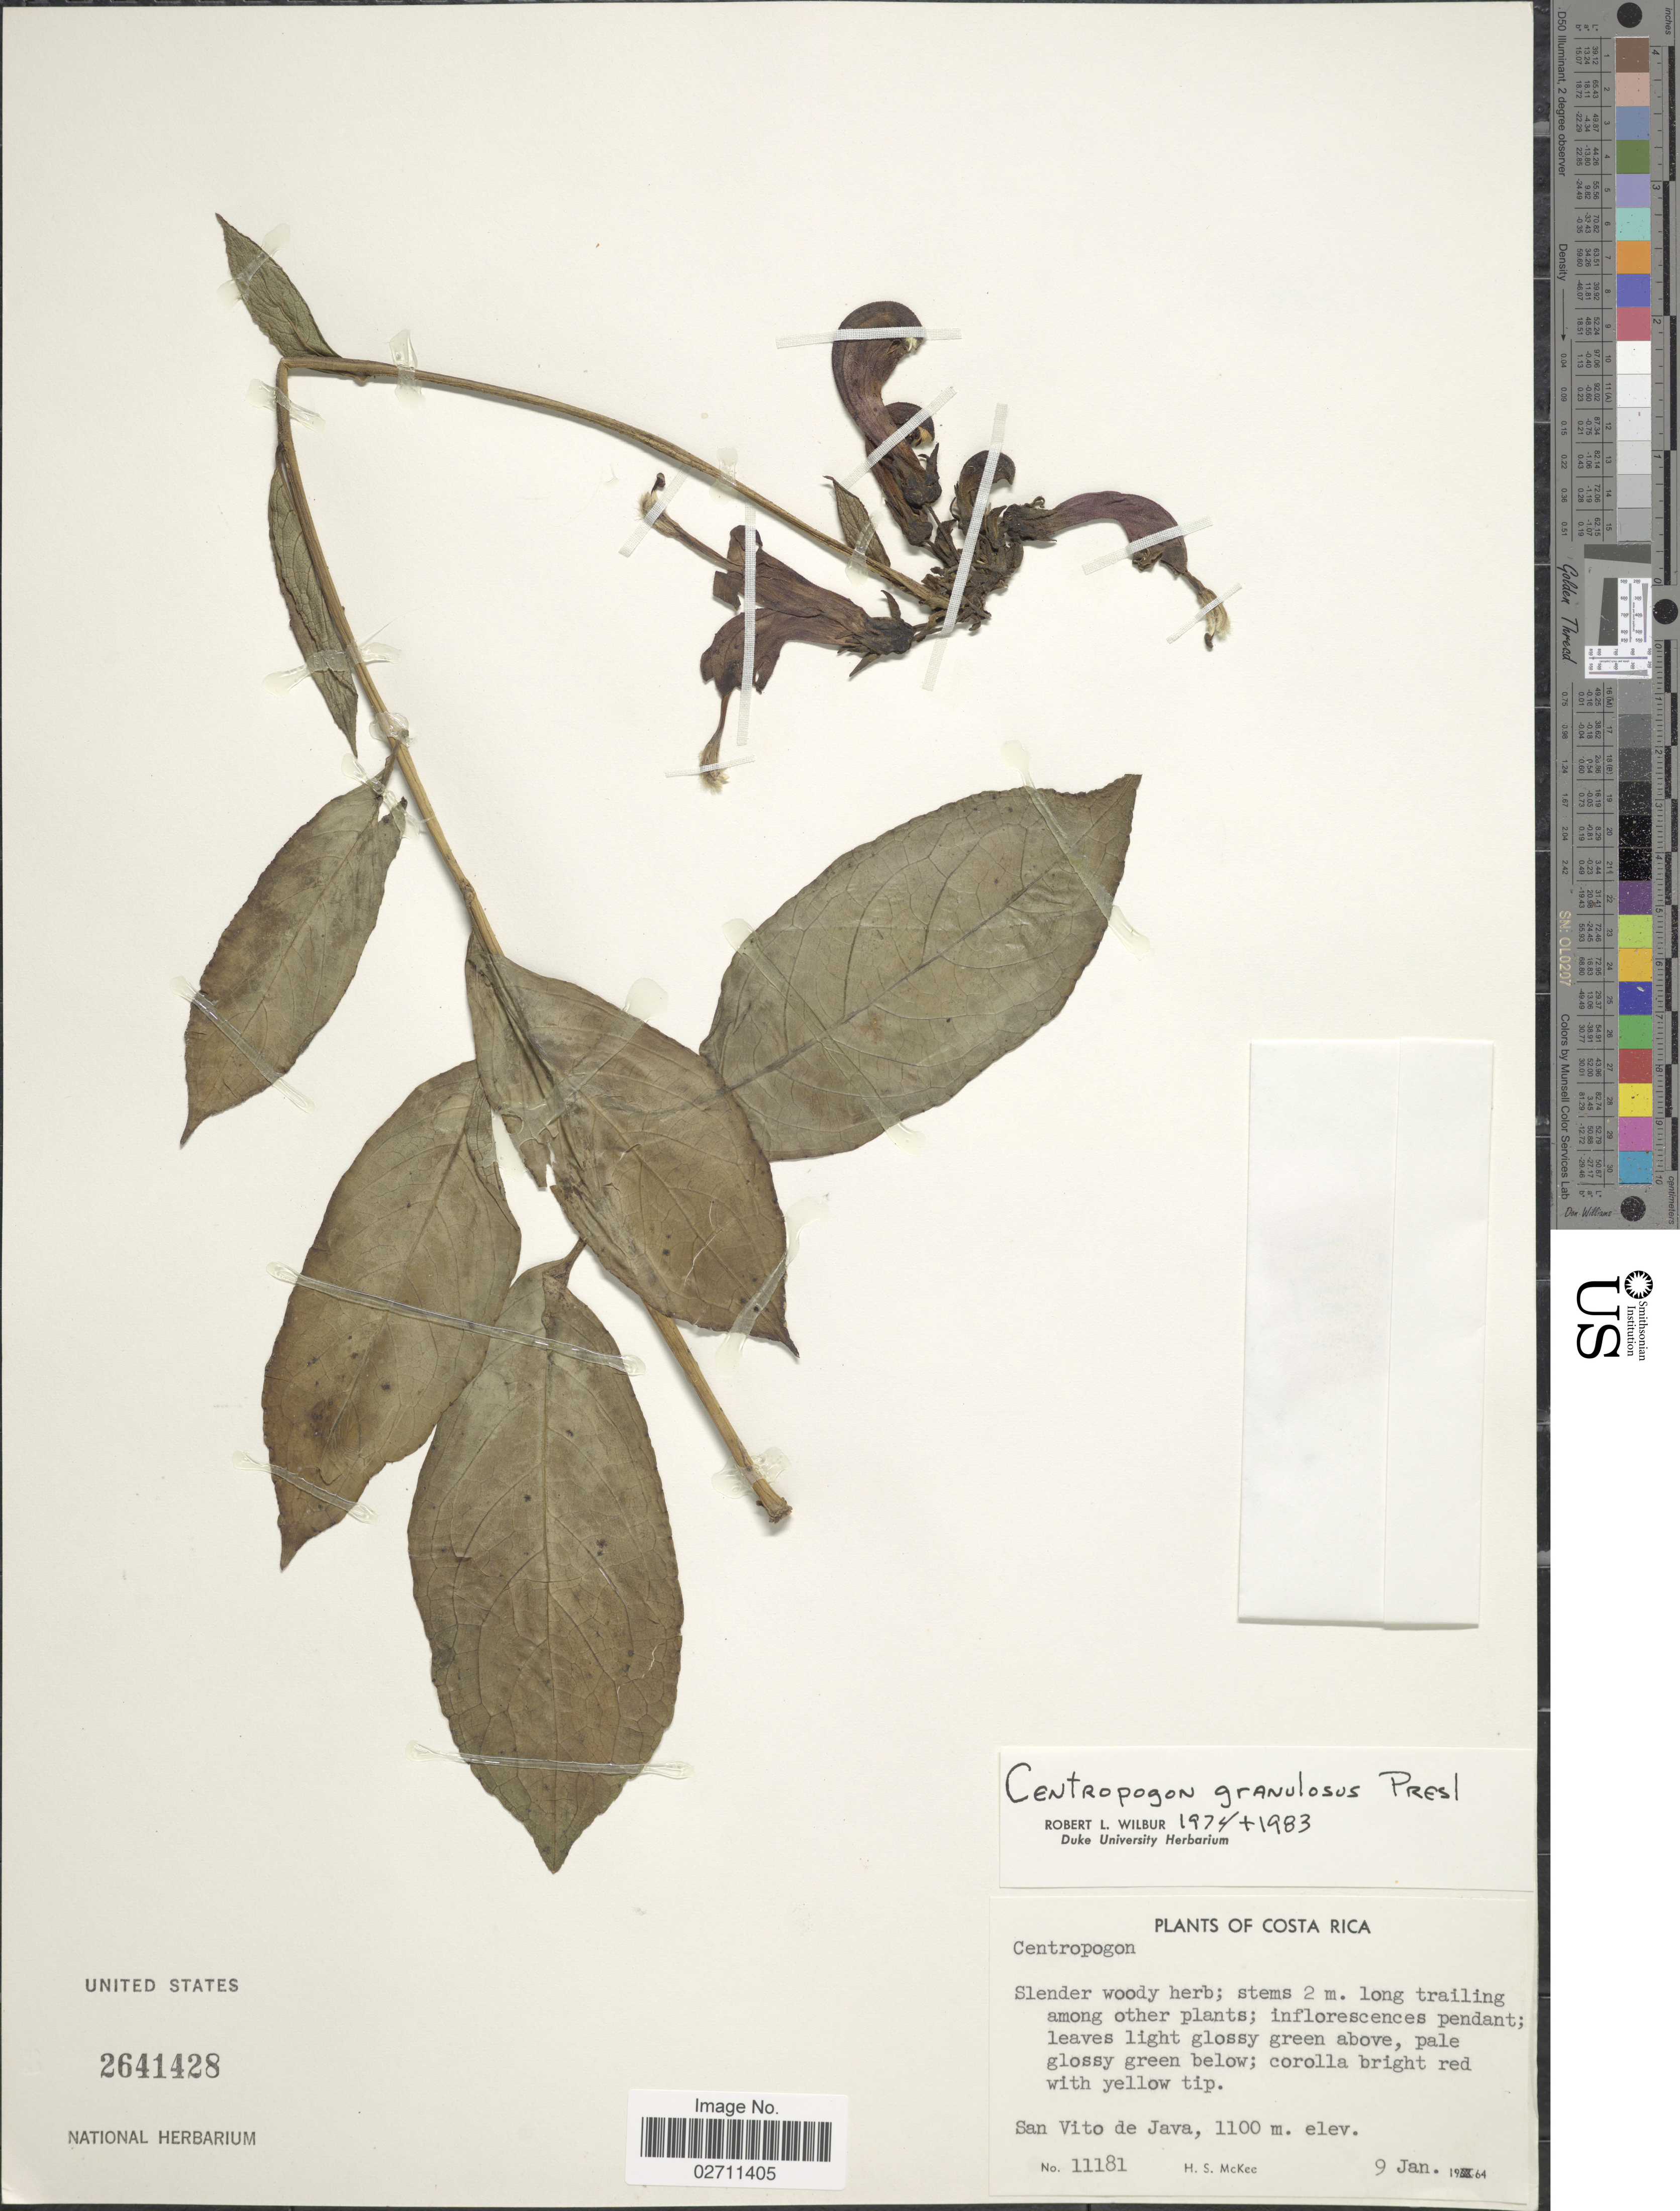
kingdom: Plantae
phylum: Tracheophyta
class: Magnoliopsida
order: Asterales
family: Campanulaceae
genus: Centropogon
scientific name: Centropogon granulosus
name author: C. Presl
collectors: H. S. McKee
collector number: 11181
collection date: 1964-01-09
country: Costa Rica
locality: San Vito de Java.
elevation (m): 1100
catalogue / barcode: US 2641428